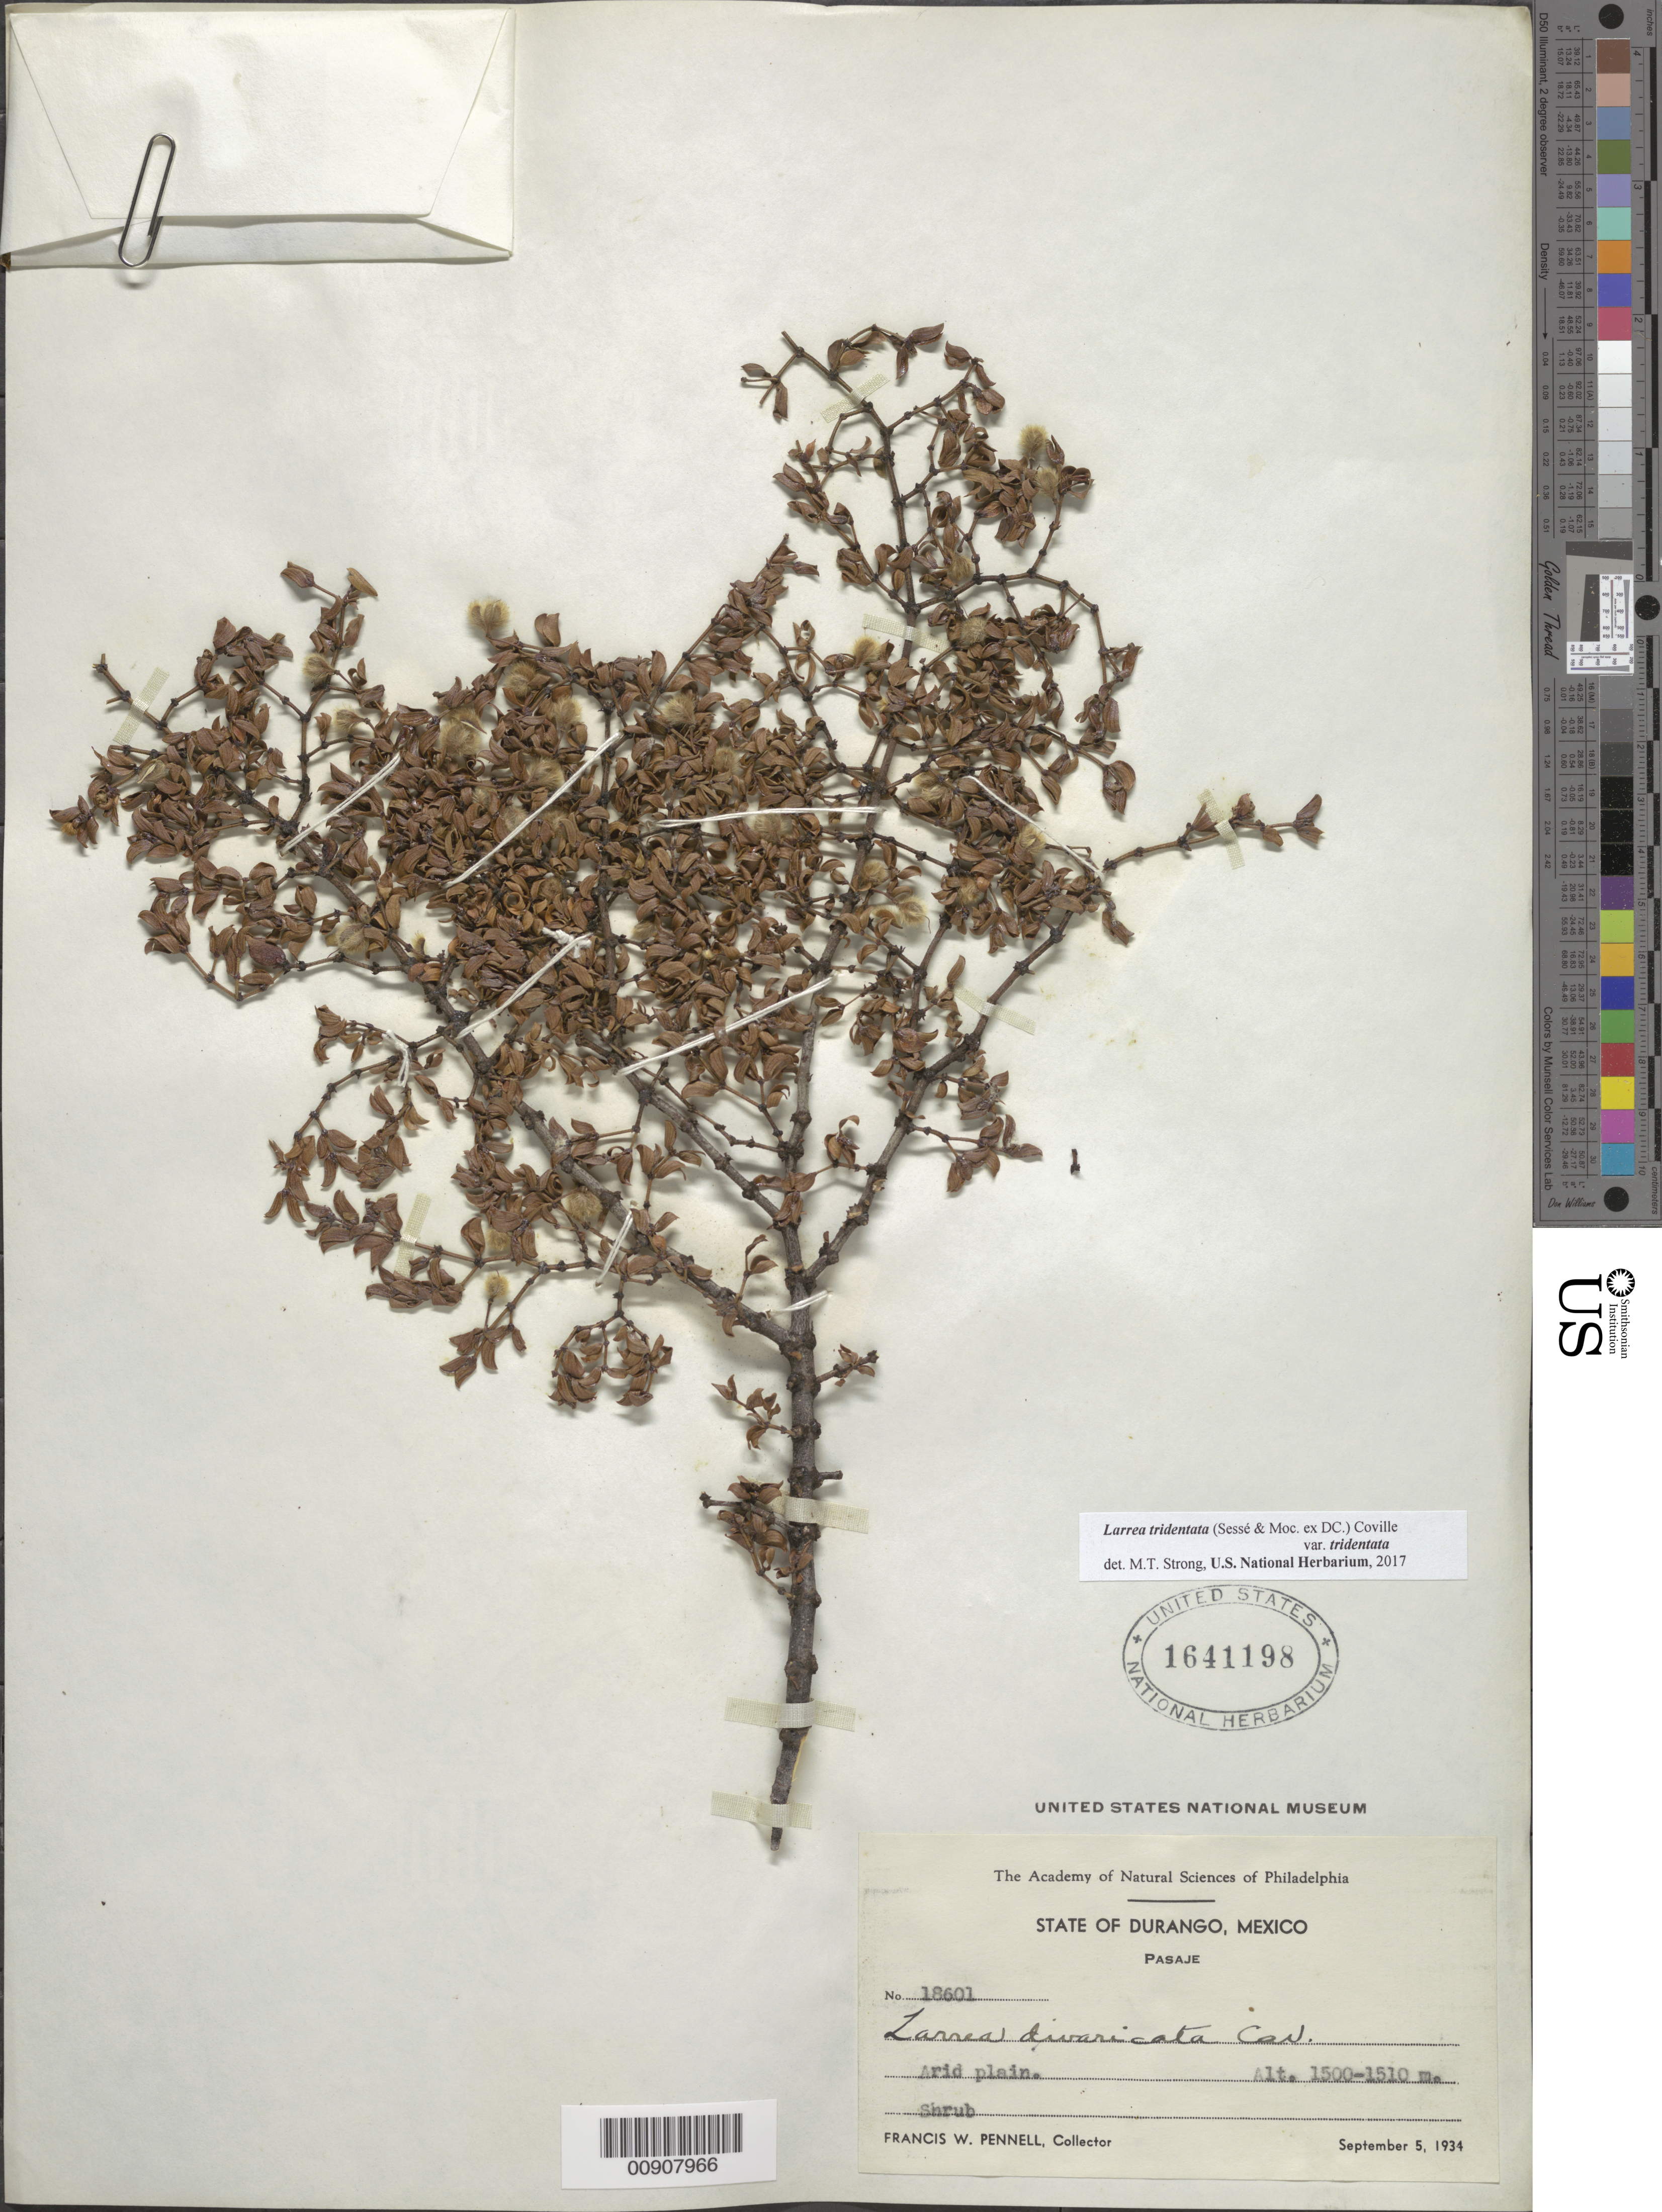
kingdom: Plantae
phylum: Tracheophyta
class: Magnoliopsida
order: Zygophyllales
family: Zygophyllaceae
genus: Larrea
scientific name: Larrea tridentata var. tridentata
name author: (Sessé & Moc. ex DC.) Coville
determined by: Strong, M. T., (US), Smithsonian Institution - National Museum of Natural History (UNITED STATES)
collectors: F. W. Pennell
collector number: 18601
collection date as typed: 05 Sep 1934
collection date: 1934-09-05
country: Mexico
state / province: Durango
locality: Pasaje, State of Durango.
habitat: Arid plain.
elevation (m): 1510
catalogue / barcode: US 1641198